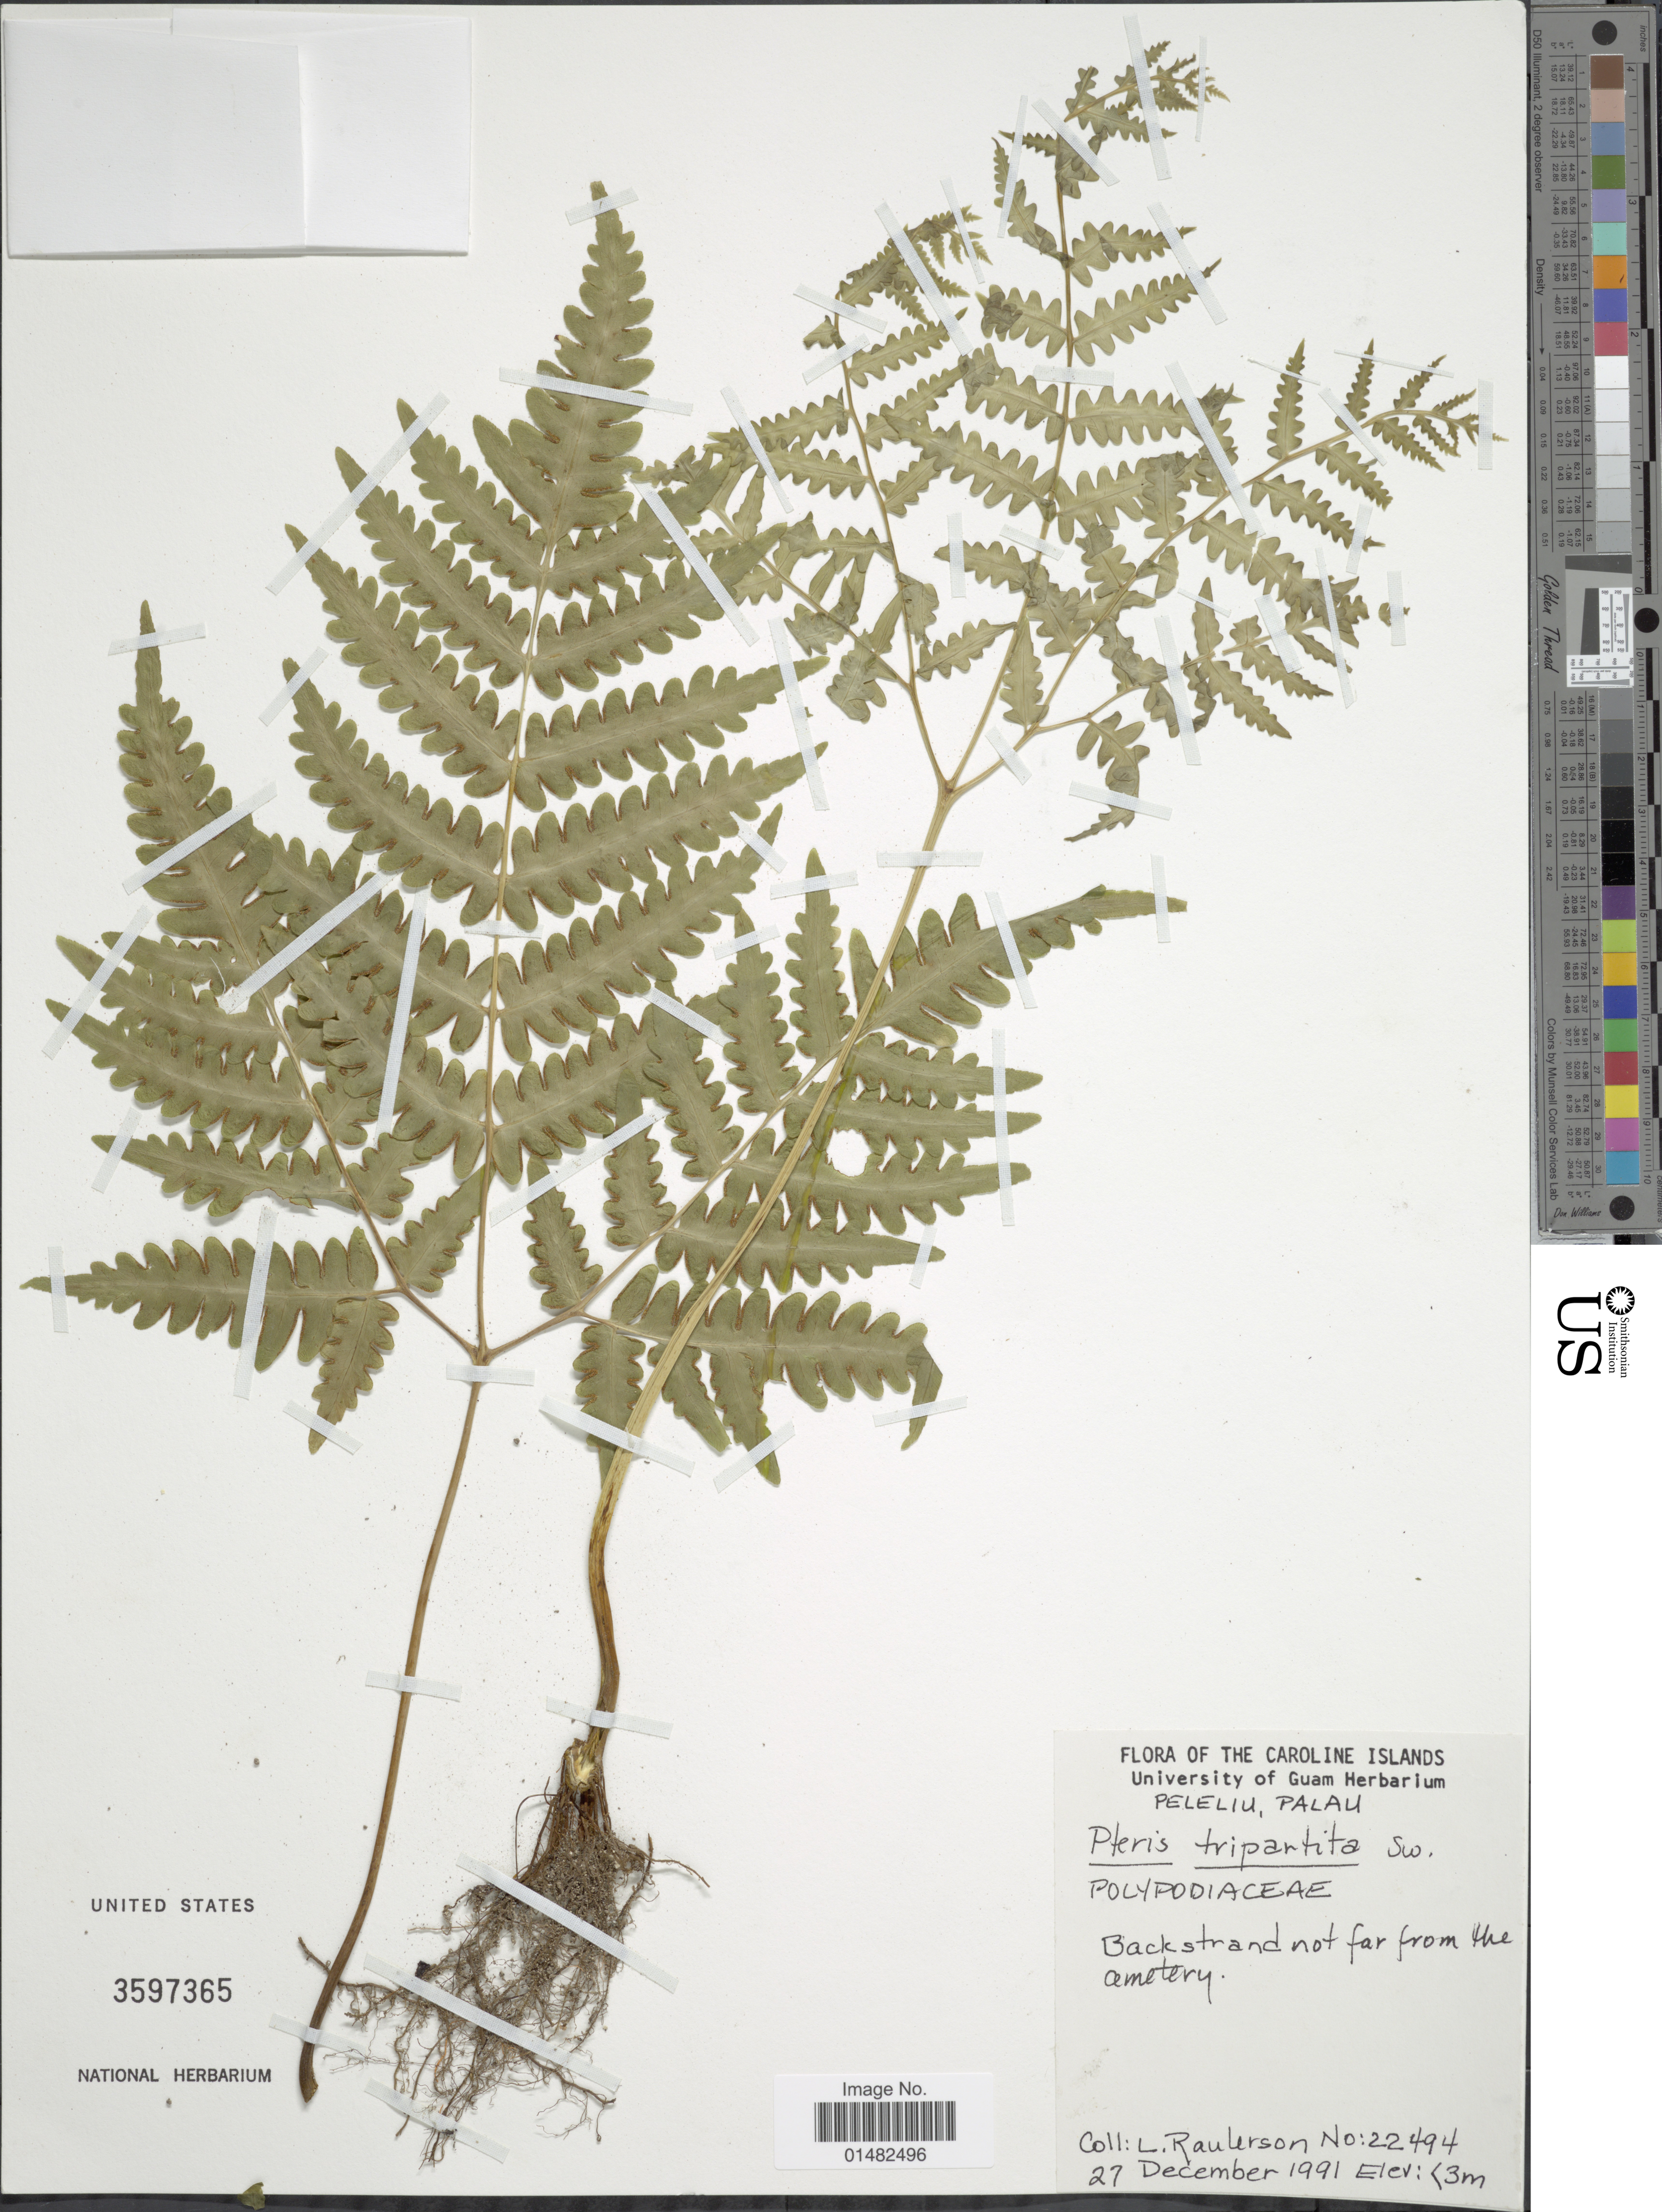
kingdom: Plantae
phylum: Tracheophyta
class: Polypodiopsida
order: Polypodiales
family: Pteridaceae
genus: Pteris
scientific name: Pteris tripartita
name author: Sw.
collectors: L. Raulerson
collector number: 22494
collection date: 1991-12-27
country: Palau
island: Beliliou [Peleliu]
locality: Peleliu, Palau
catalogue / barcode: US 3597365